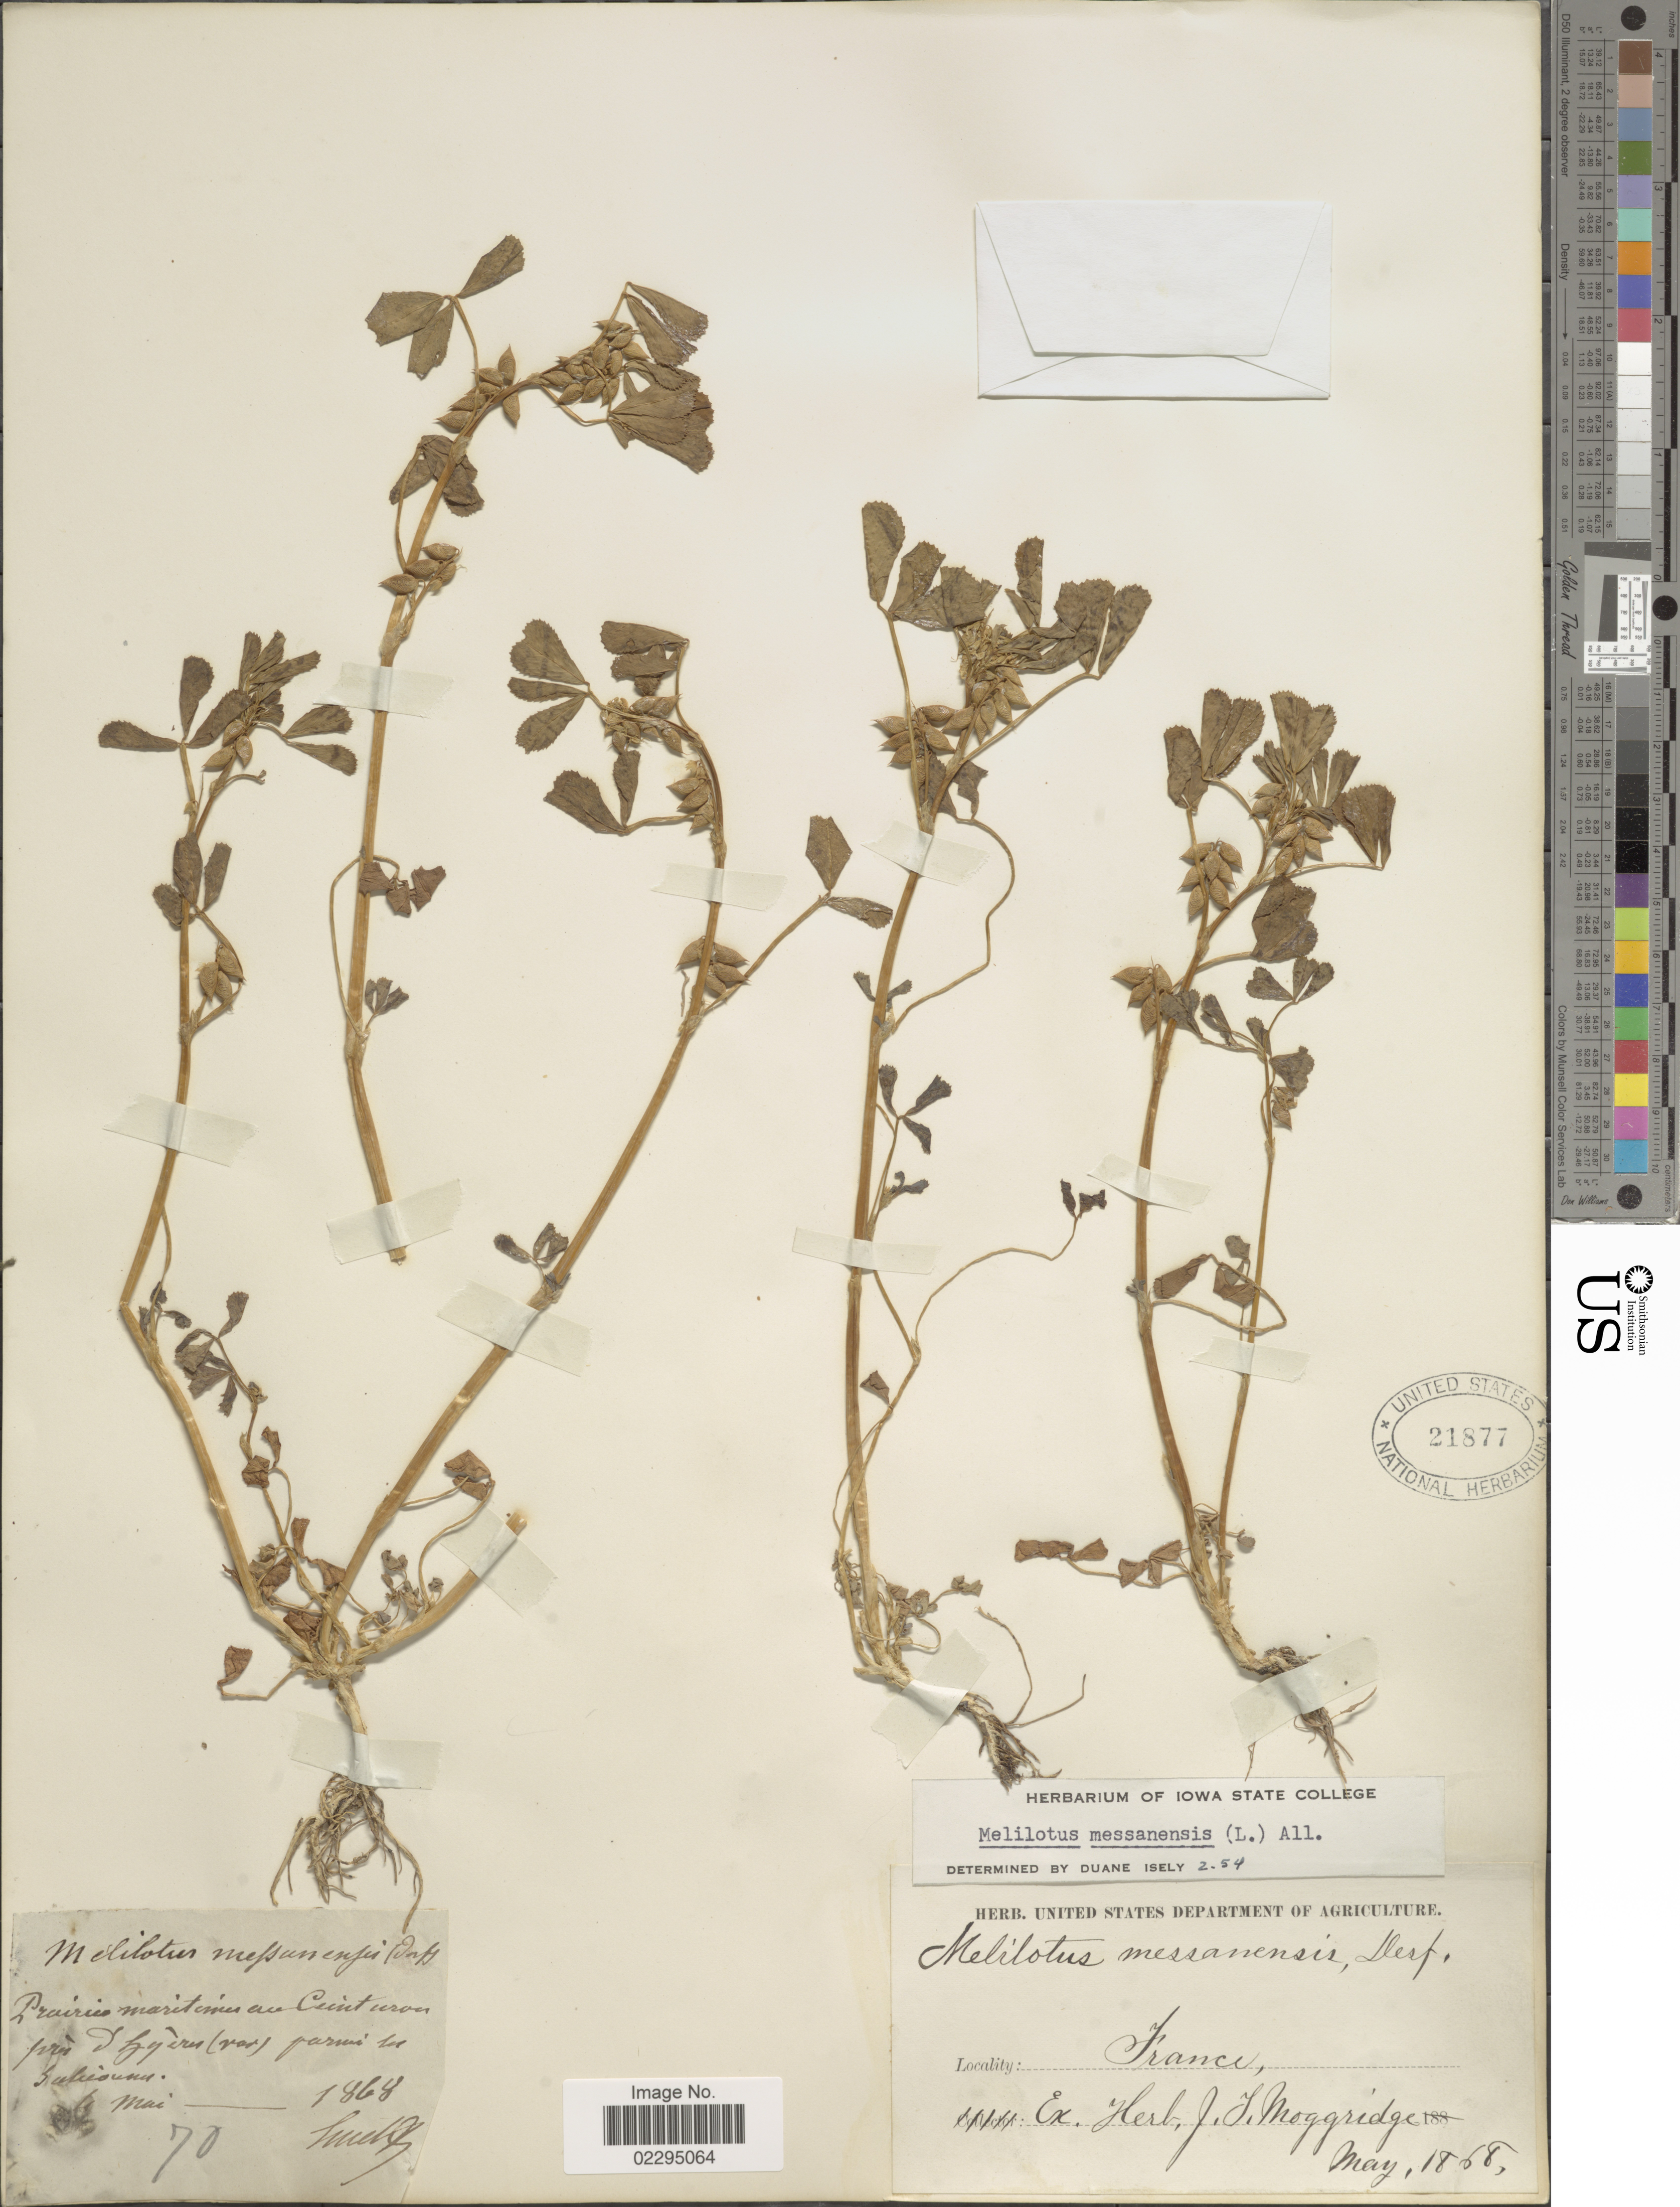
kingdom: Plantae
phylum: Tracheophyta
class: Magnoliopsida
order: Fabales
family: Fabaceae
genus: Melilotus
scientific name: Melilotus messanensis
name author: All.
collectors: -- Smith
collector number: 70*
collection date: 1868-05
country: France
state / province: Provence-Alpes-Côte d'Azur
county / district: Var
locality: Frane, Prairies maritimis au Cinturon pres d'Hyeres (var) par[illegible text] [illegible text] saliouns[interpreted].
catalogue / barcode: US 21877